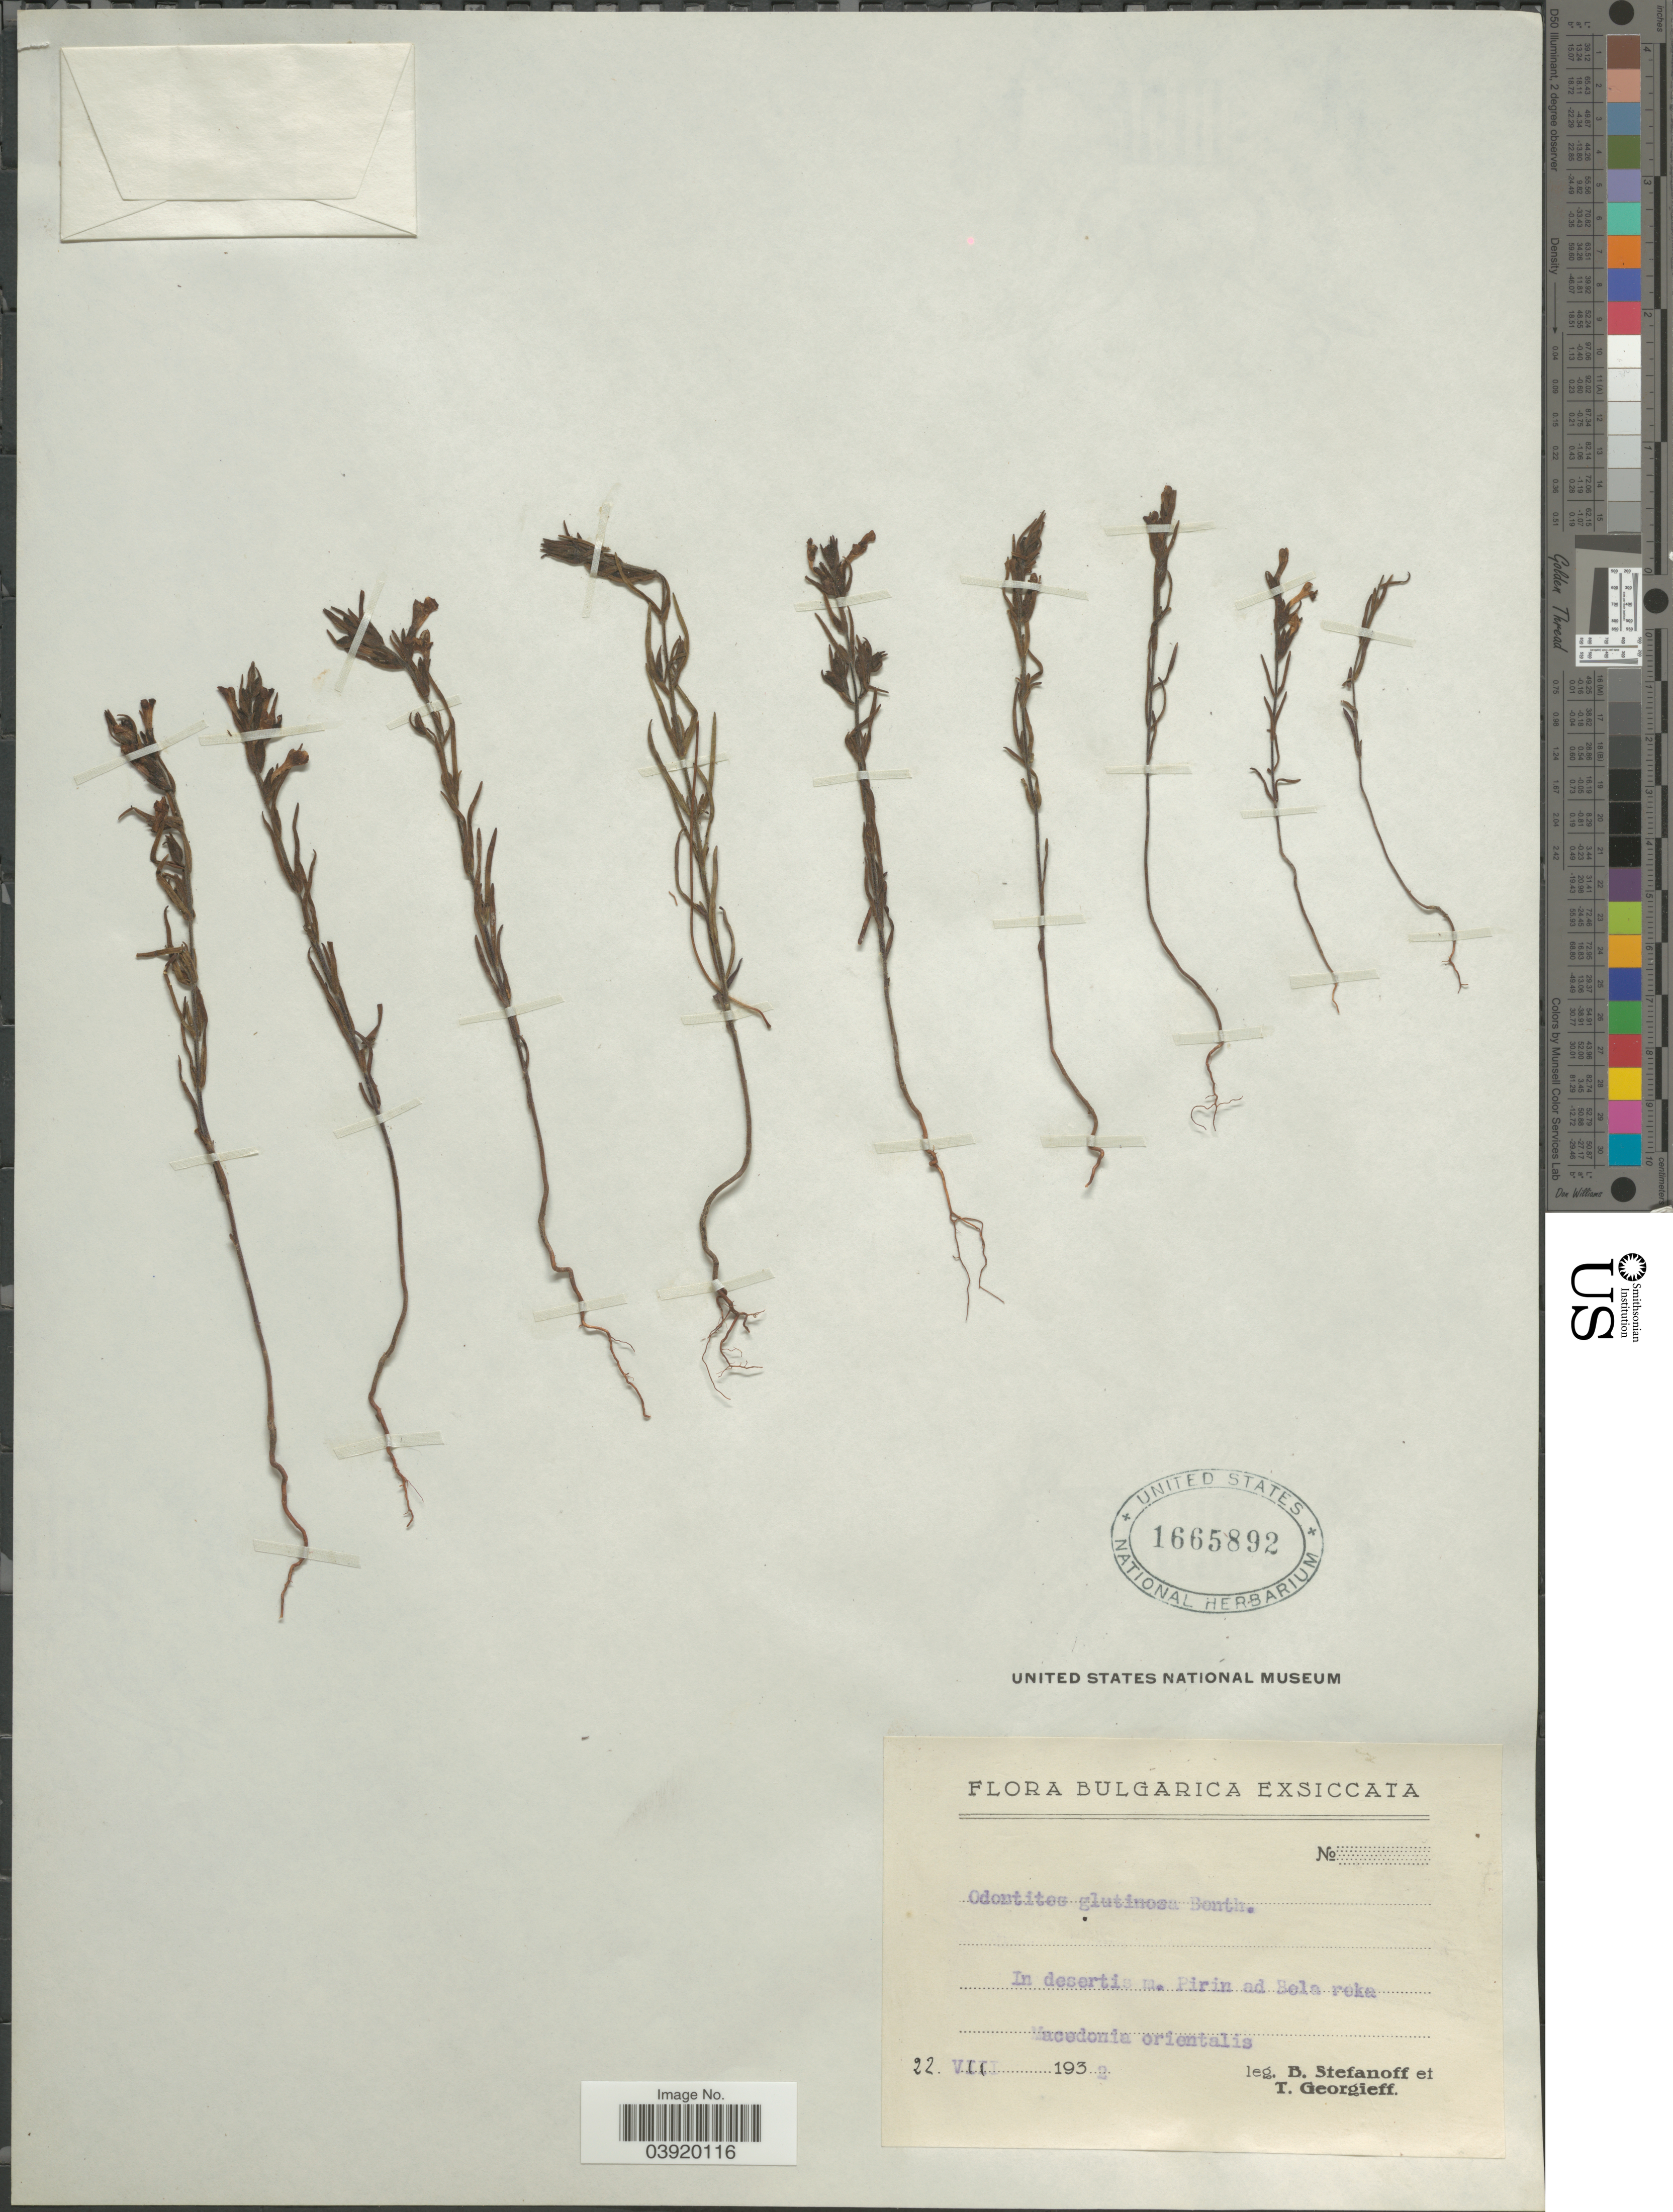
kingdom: Plantae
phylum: Tracheophyta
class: Magnoliopsida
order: Lamiales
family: Orobanchaceae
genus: Macrosyringion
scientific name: Macrosyringion glutinosum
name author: (M. Bieb.) Rothm.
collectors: B. Stefanoff & T. Georgieff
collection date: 1932-08-22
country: Bulgaria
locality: In desertis m. Pirin ad Bela reka Macedonia orientalis.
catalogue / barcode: US 1665892